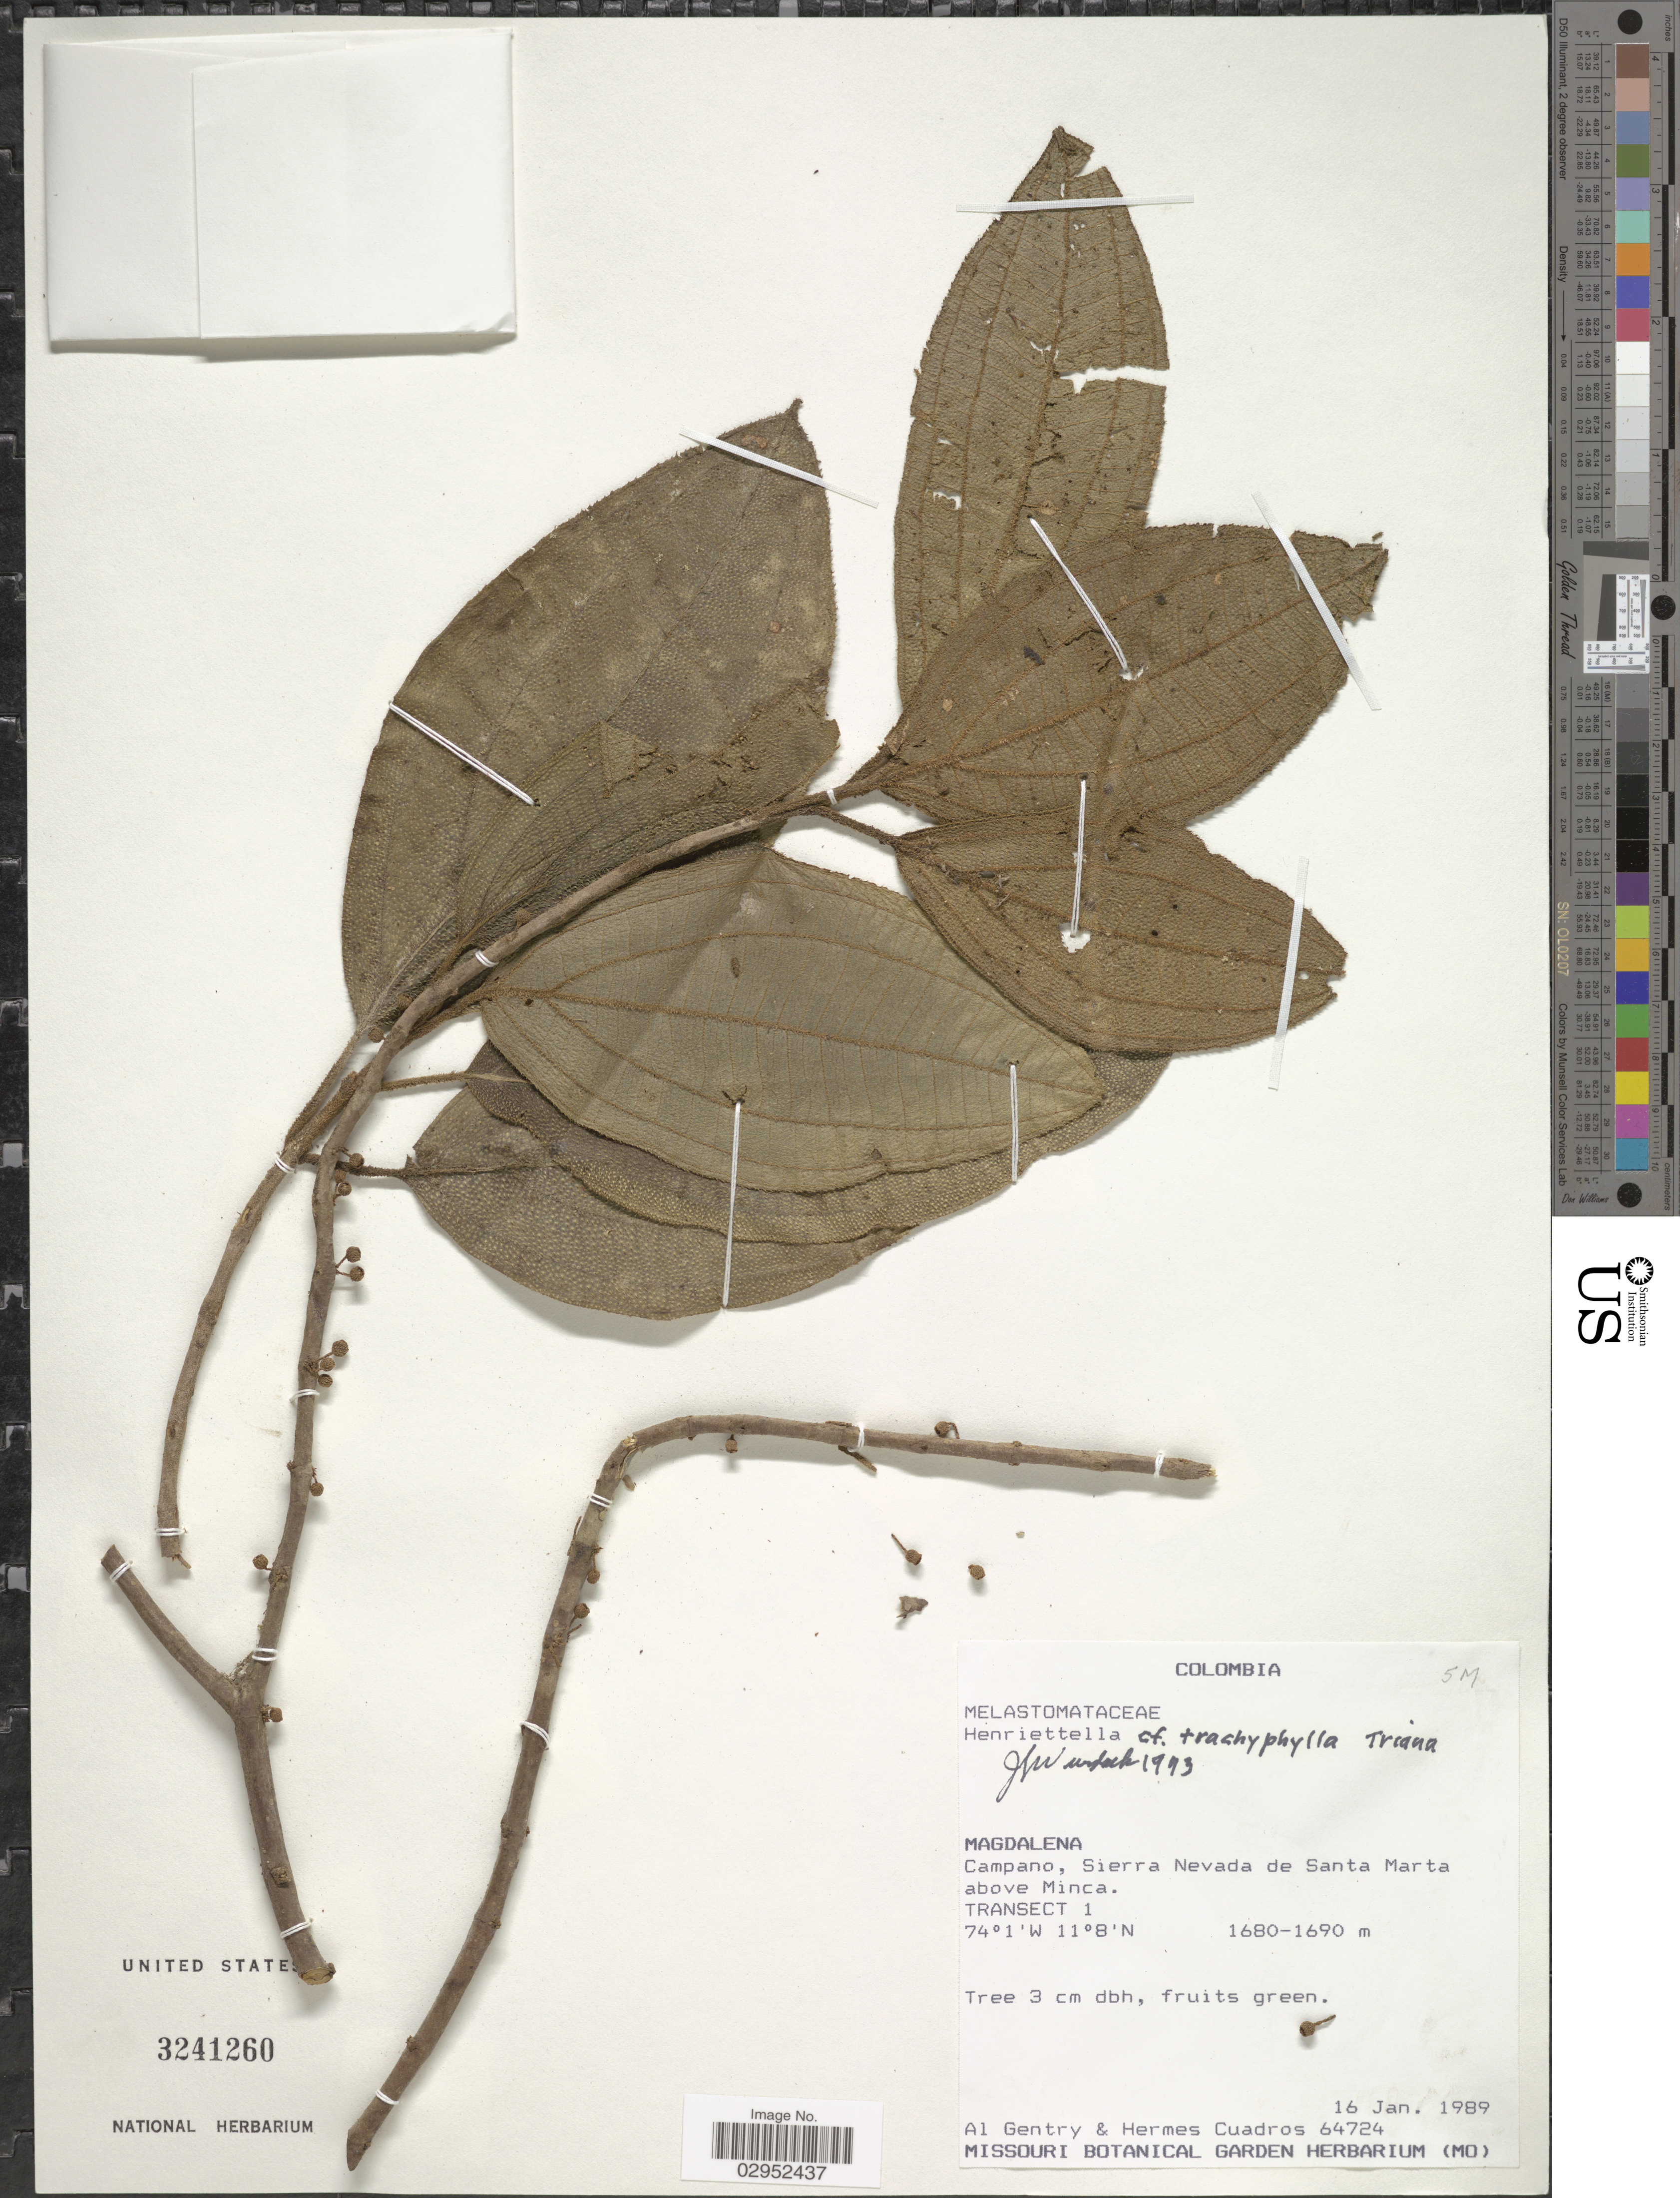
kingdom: Plantae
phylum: Tracheophyta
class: Magnoliopsida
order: Myrtales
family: Melastomataceae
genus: Henriettea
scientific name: Henriettea trachyphylla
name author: (Triana) Penneys et al.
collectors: A. H. Gentry & H. Cuadros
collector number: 64724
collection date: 1989-01-16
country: Colombia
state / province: Magdalena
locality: Campano, Sierra Nevada de Santa Marta above Minca. Transect 1.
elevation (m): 1680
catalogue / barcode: US 3241260